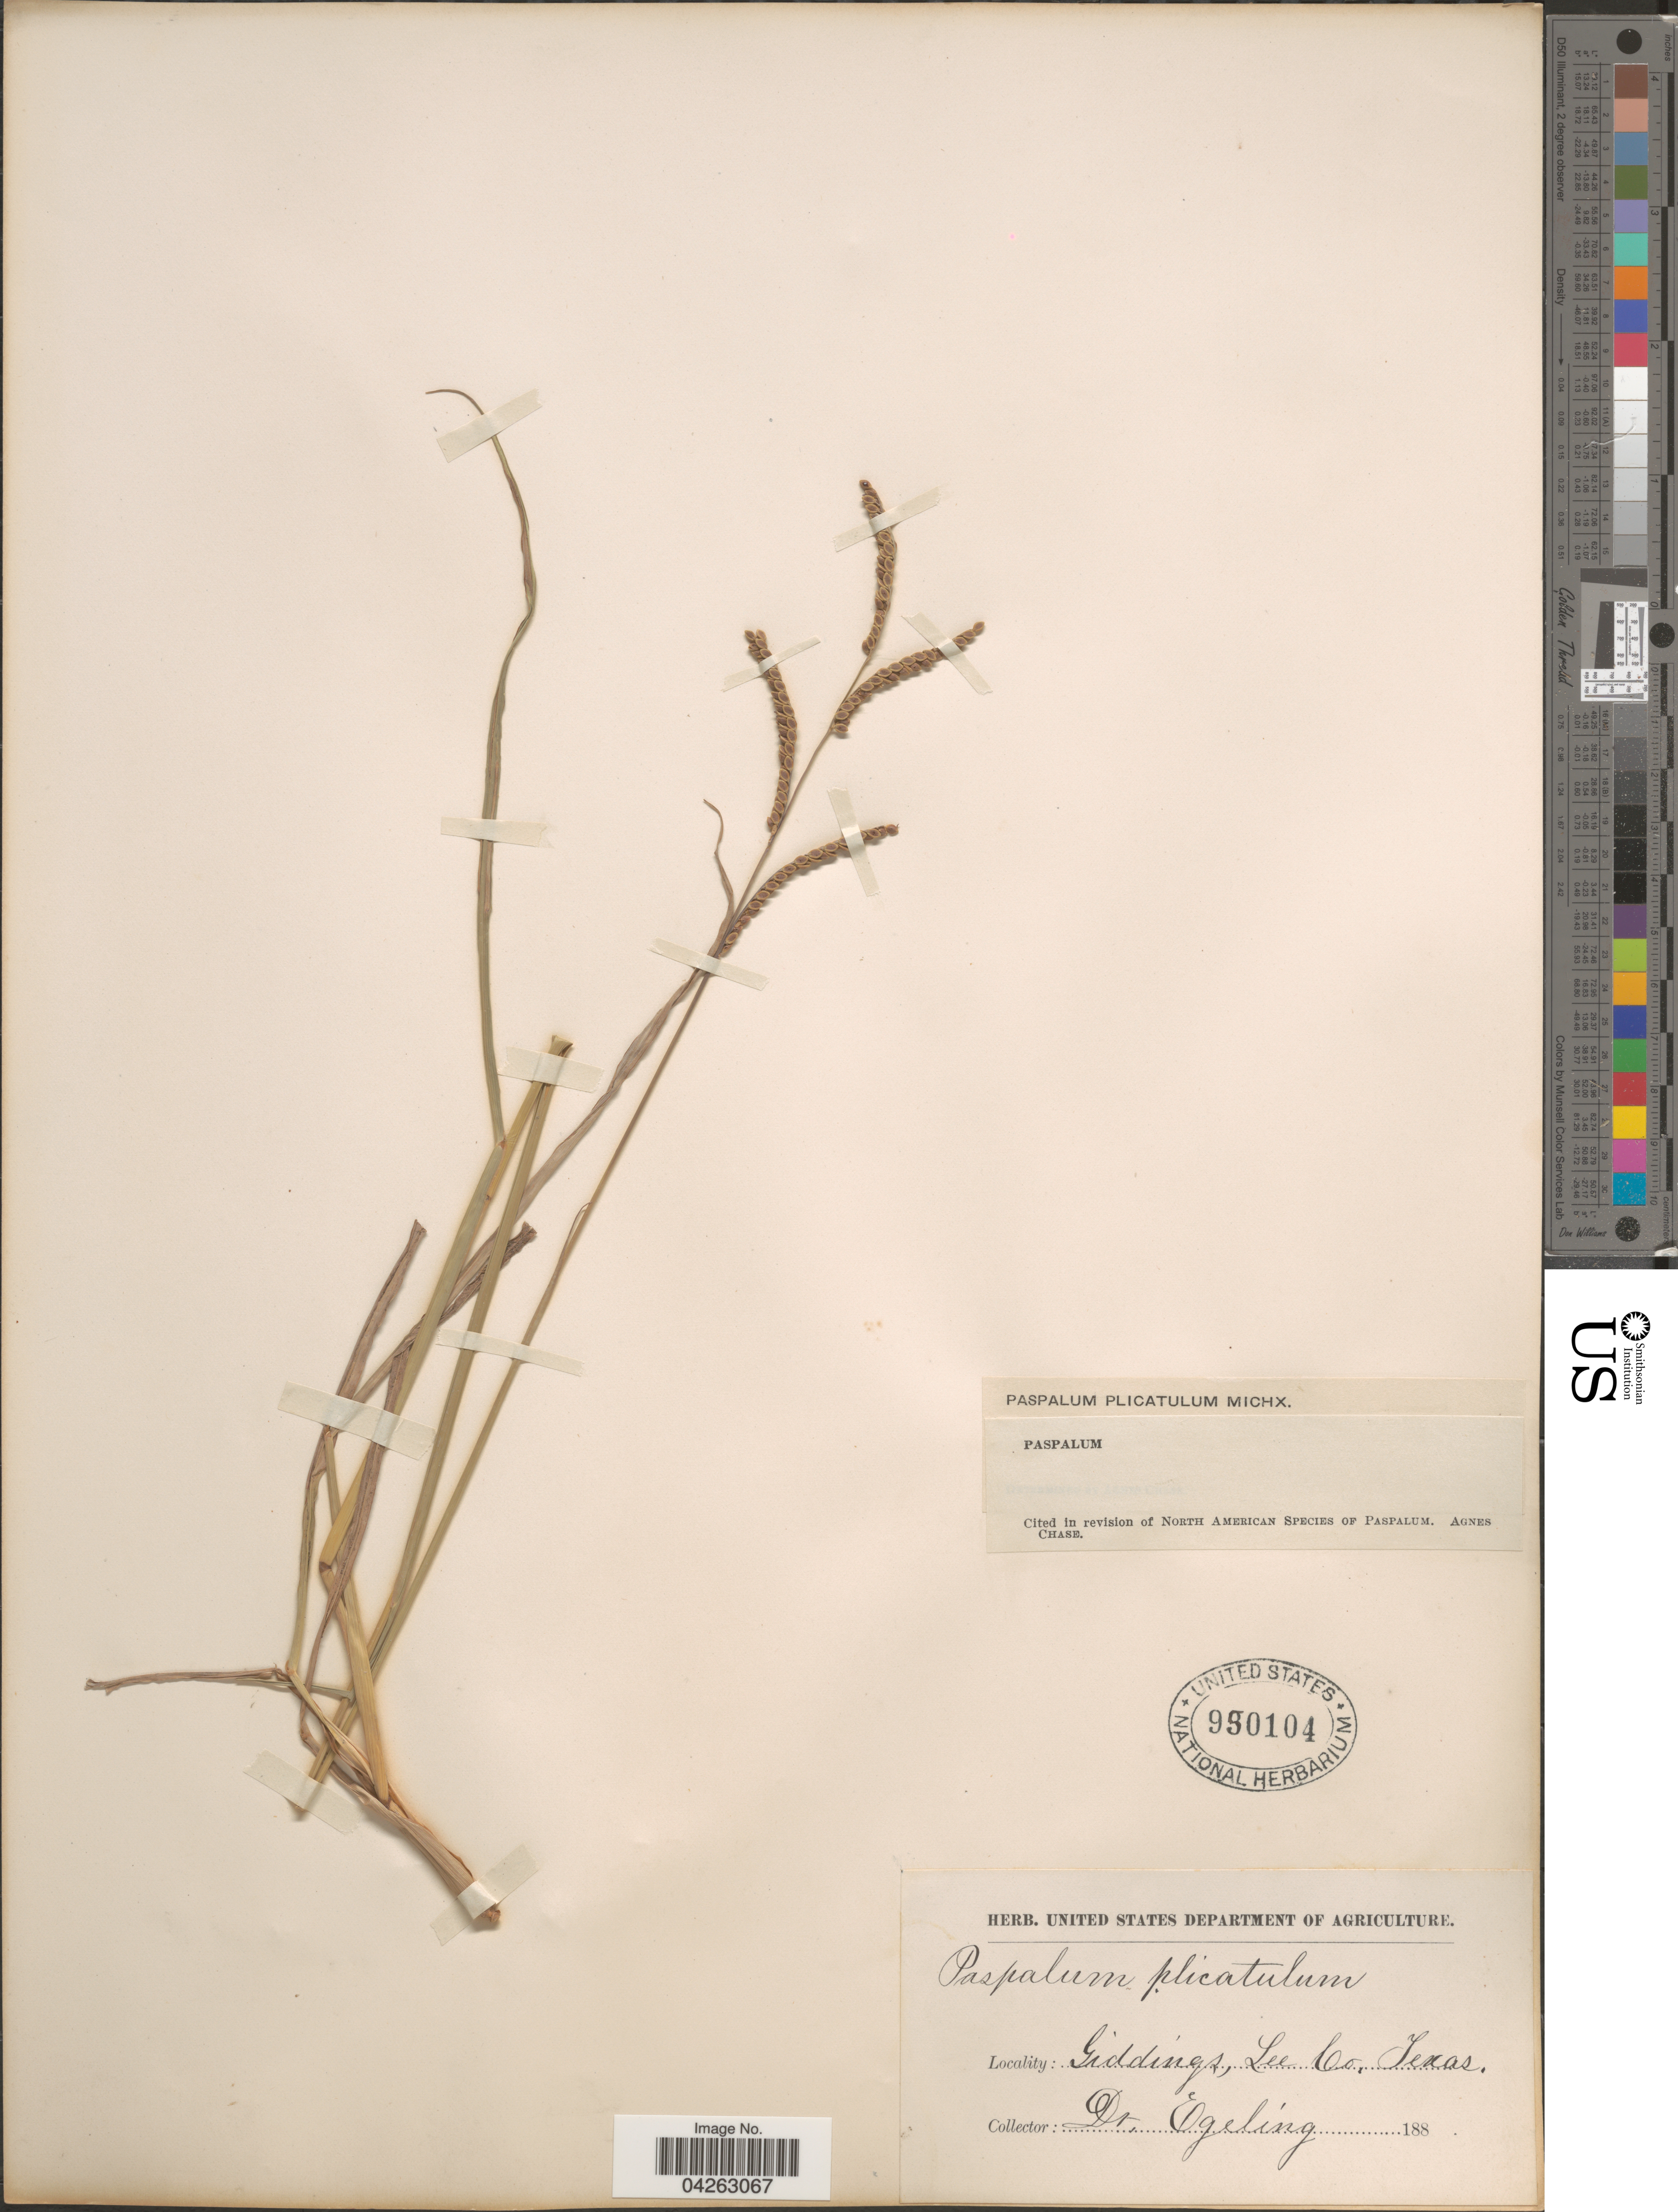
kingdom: Plantae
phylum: Tracheophyta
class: Liliopsida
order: Poales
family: Poaceae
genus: Paspalum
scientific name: Paspalum plicatulum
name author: Michx.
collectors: Egeling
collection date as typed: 188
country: United States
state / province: Texas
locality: Giddings, Lee Co.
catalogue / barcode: US 950104